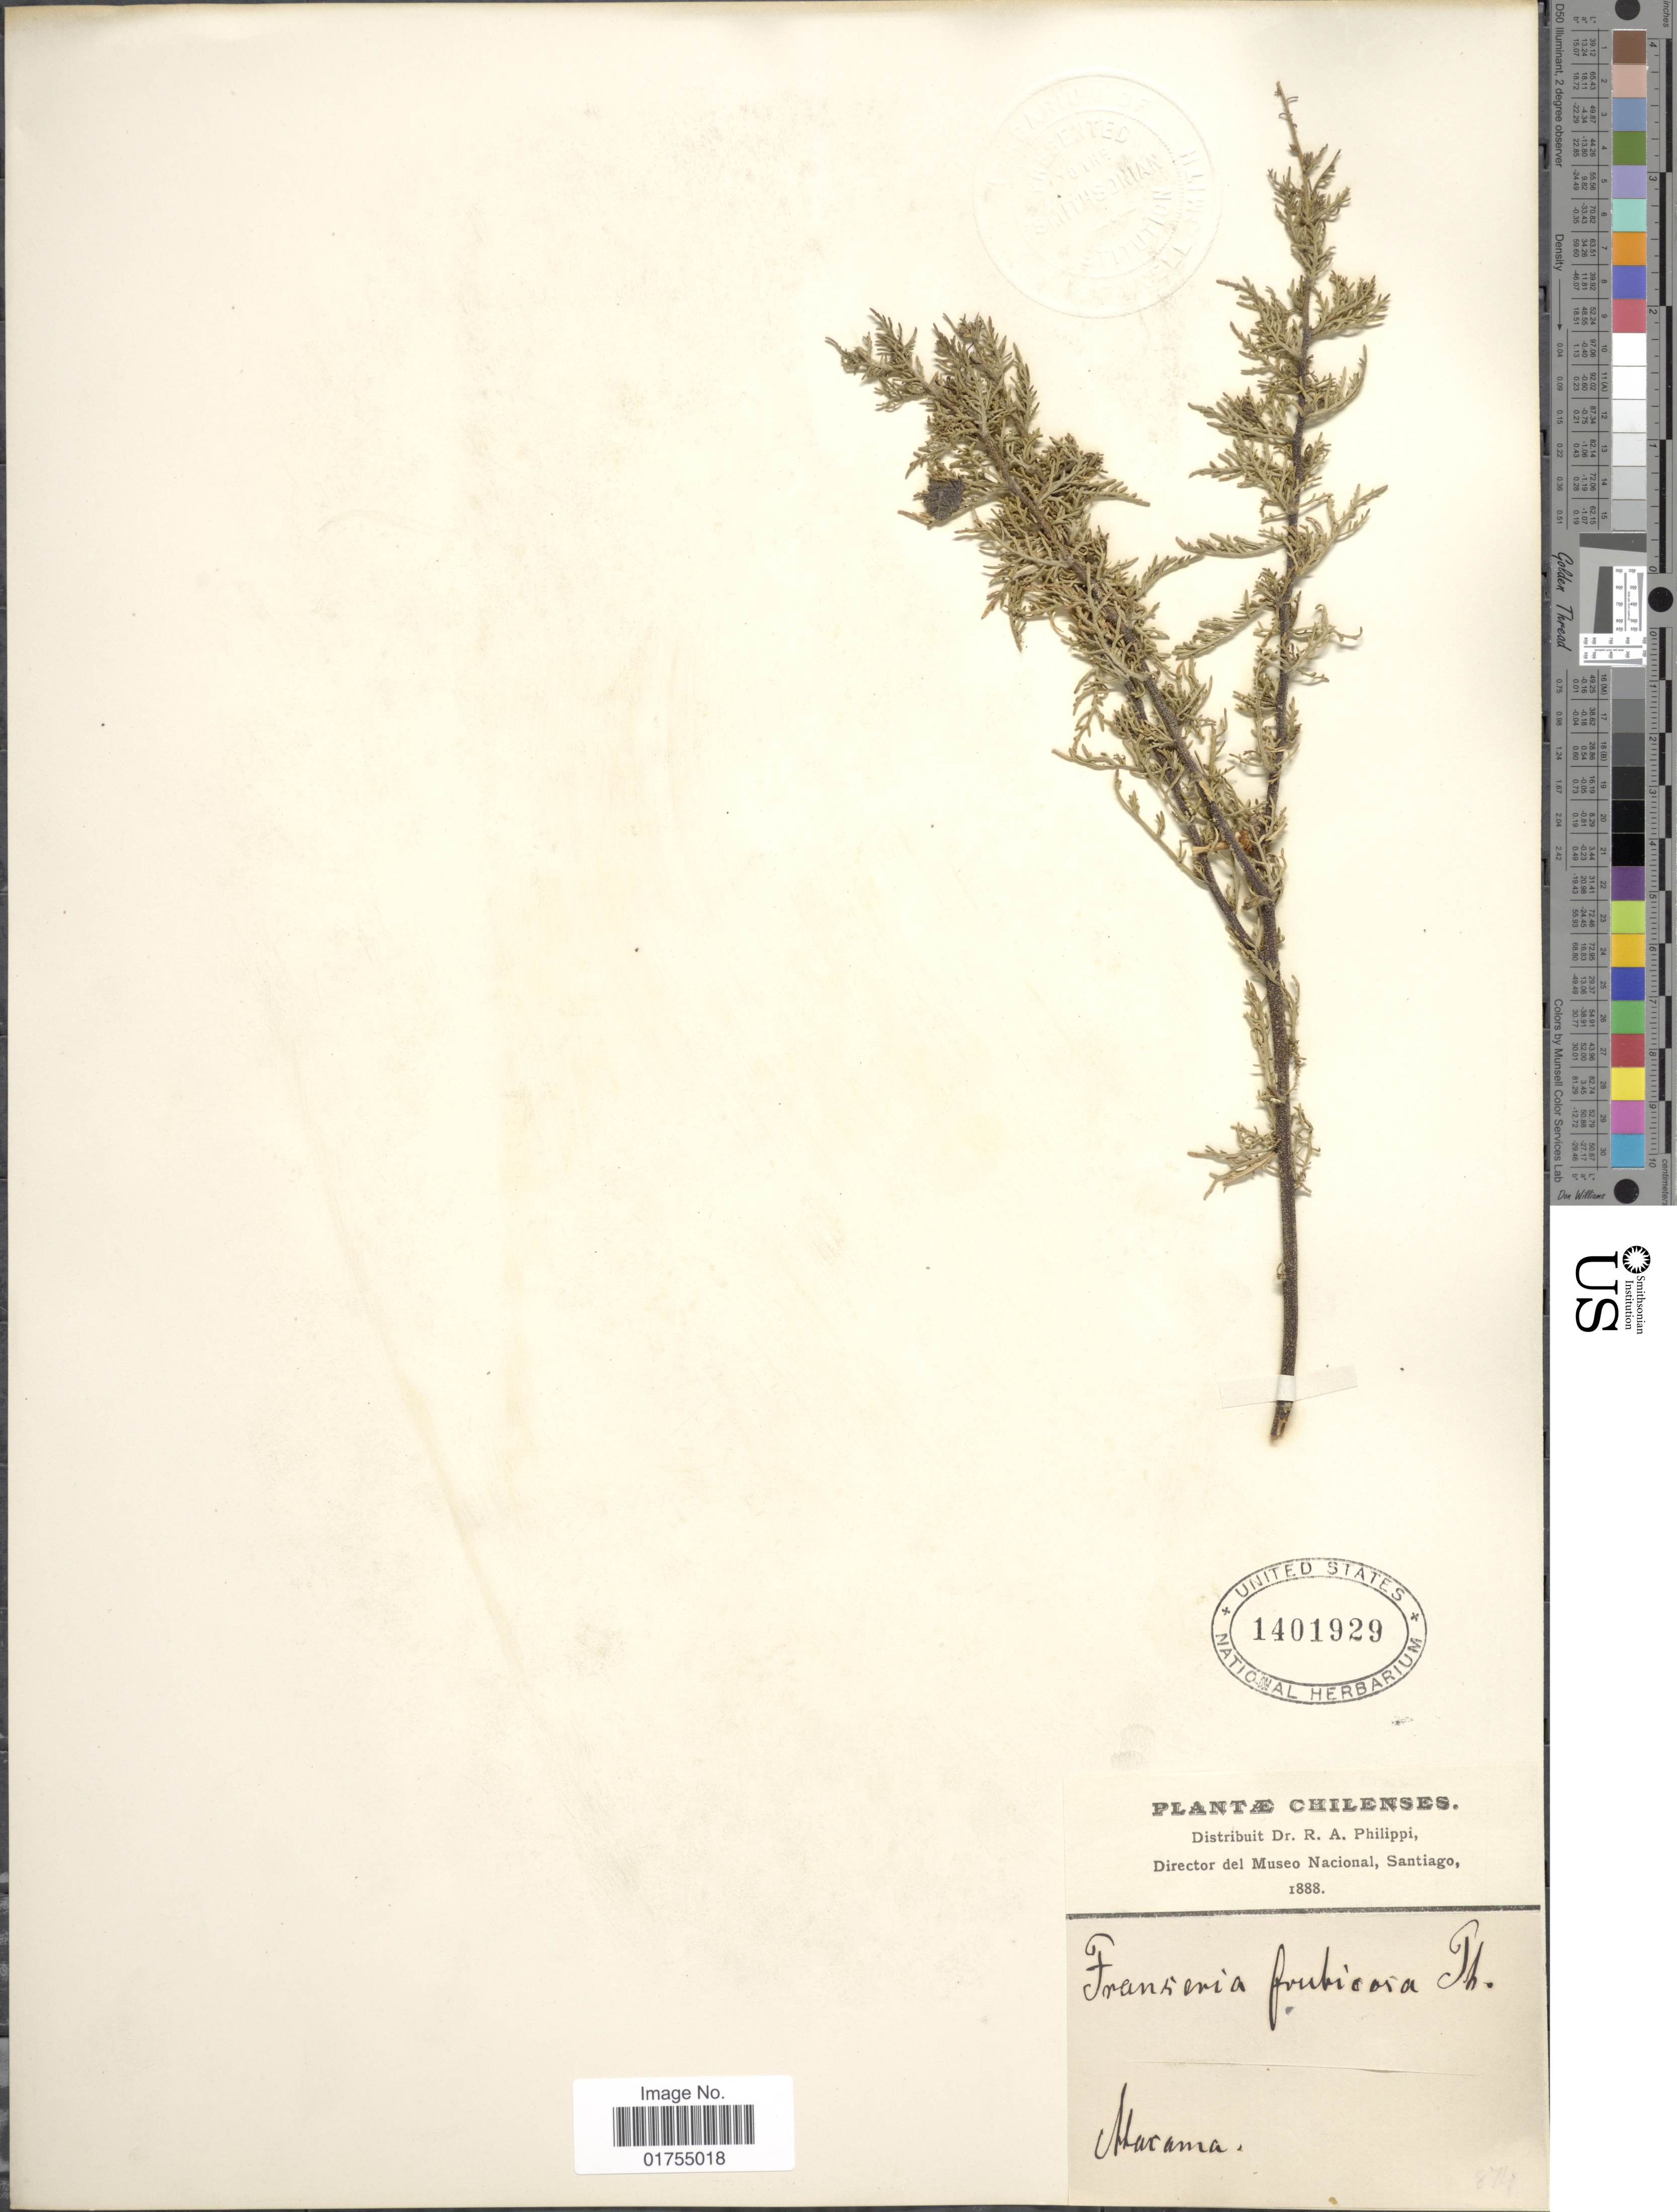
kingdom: Plantae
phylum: Tracheophyta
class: Magnoliopsida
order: Asterales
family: Asteraceae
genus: Franseria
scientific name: Franseria fruticosa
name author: Phil.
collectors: R. A. Philippi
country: Chile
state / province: Atacama (III)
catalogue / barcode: US 1401929